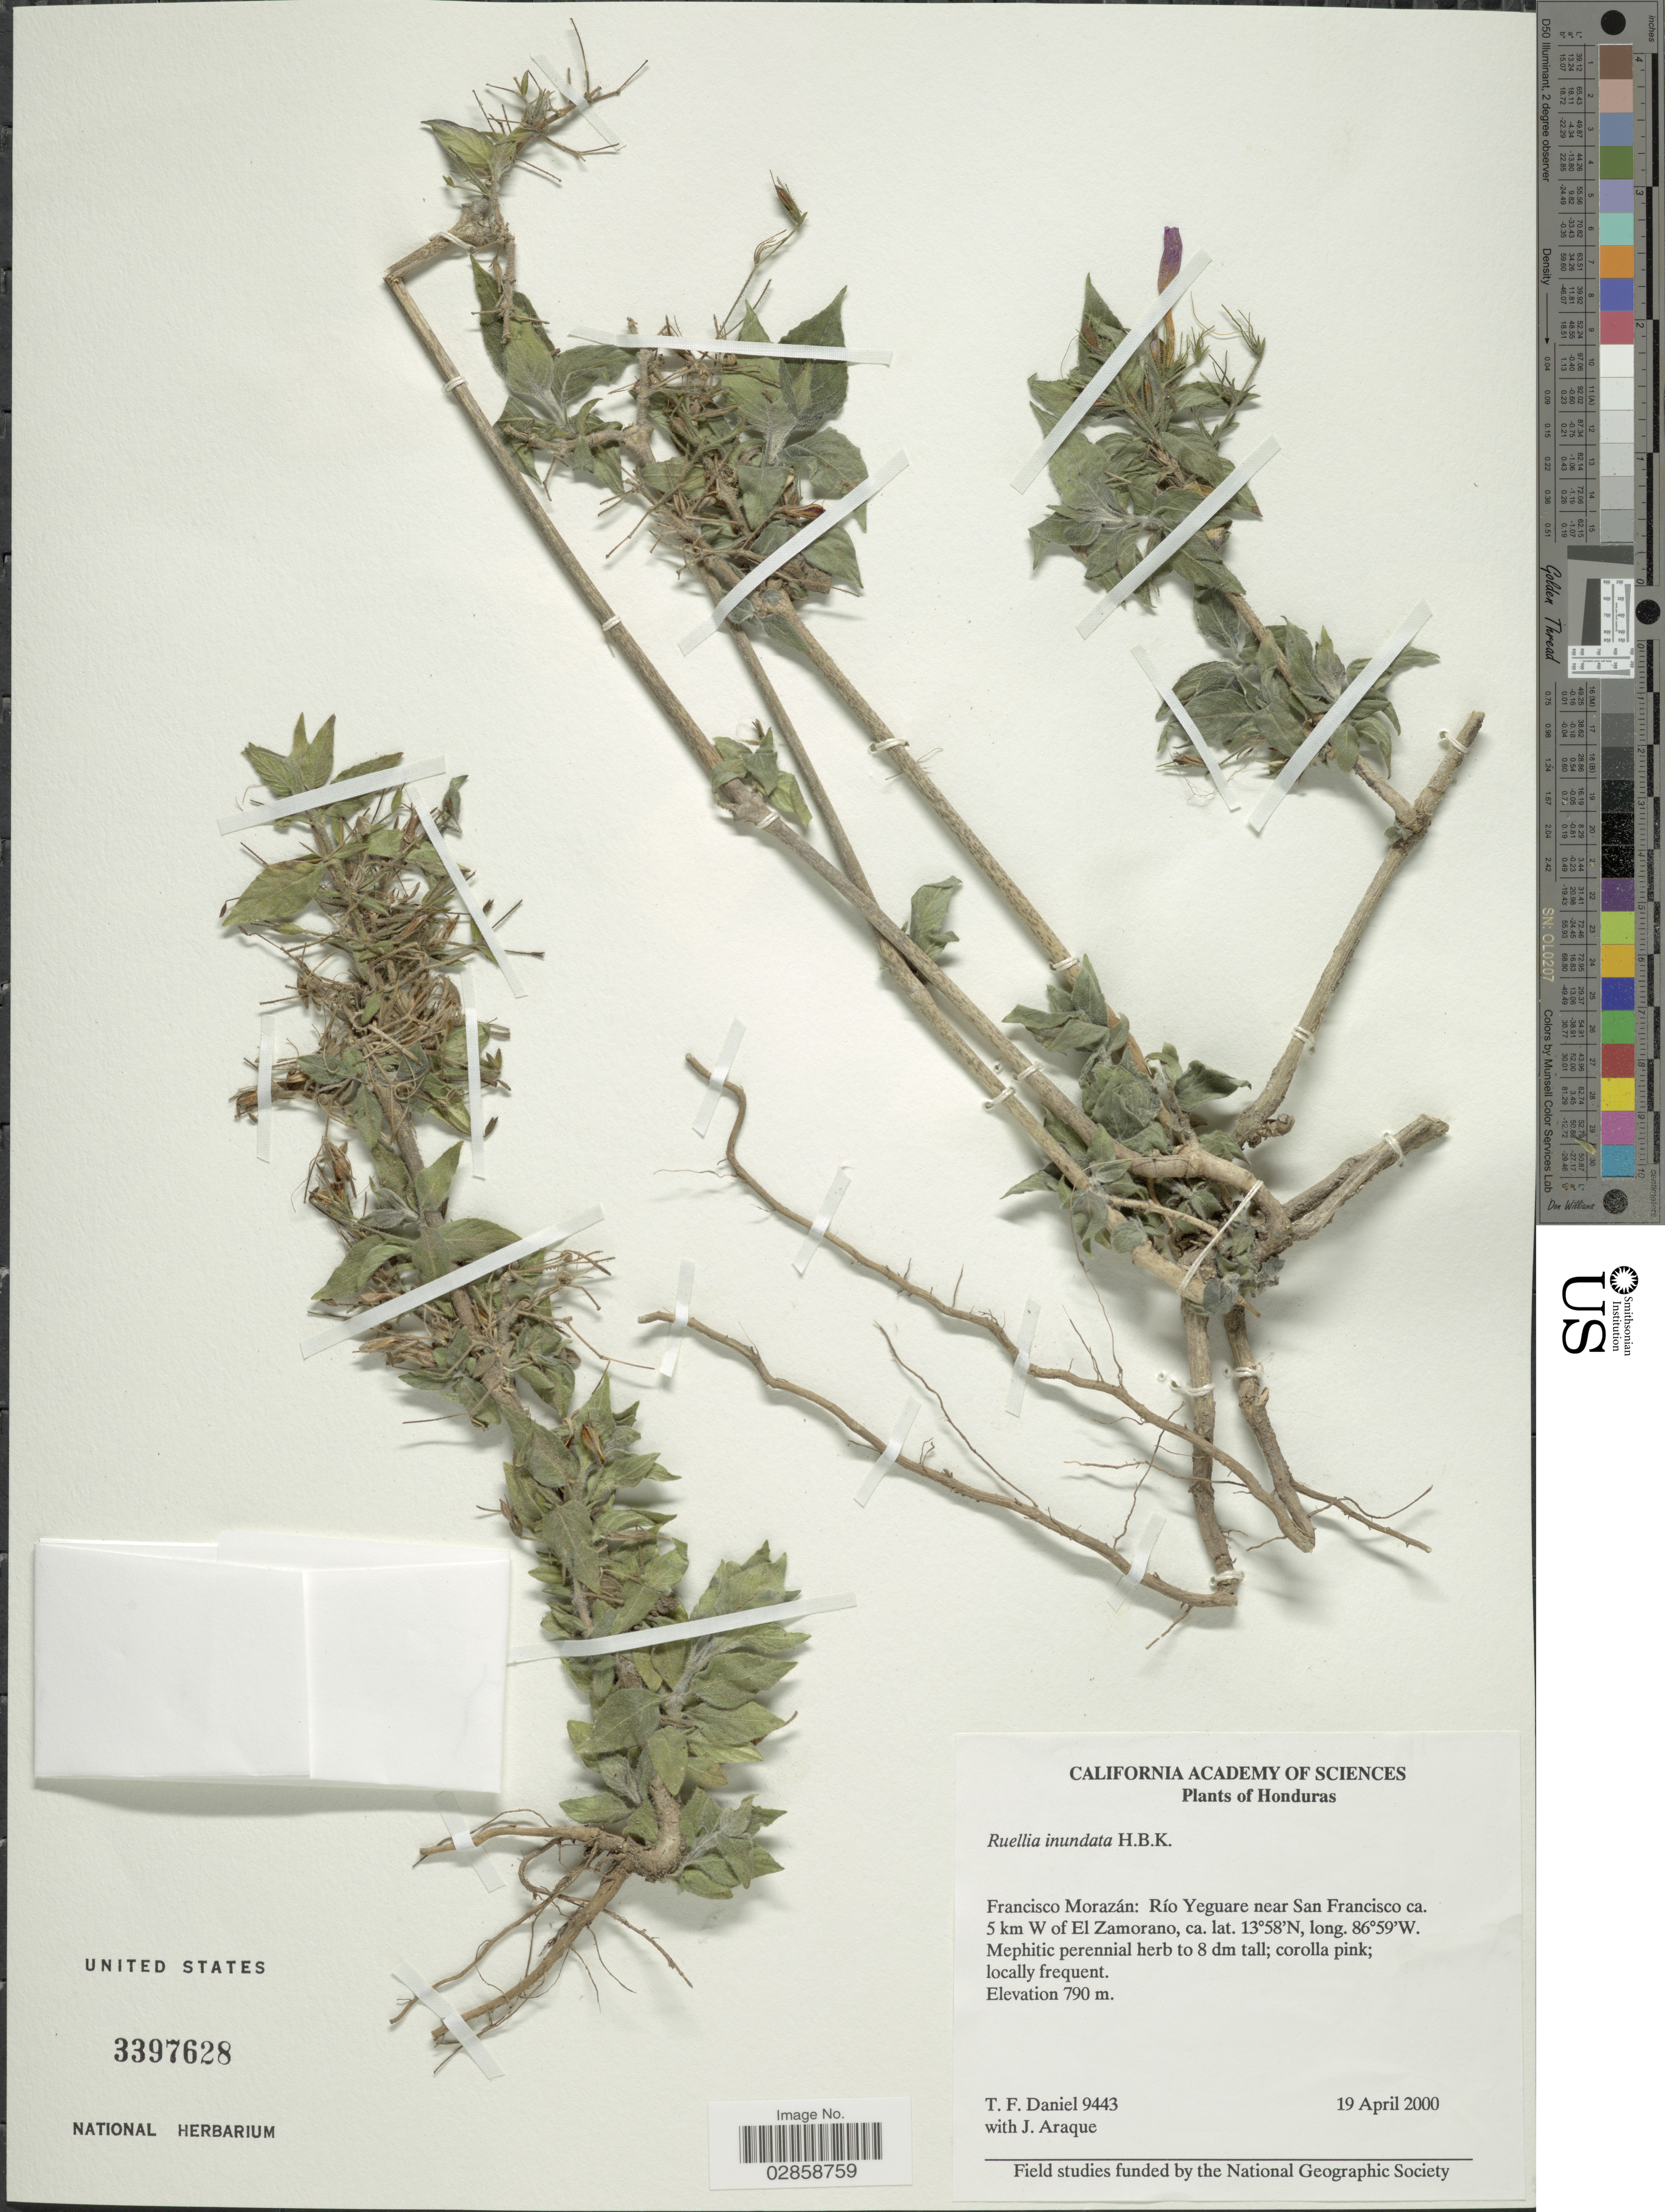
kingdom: Plantae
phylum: Tracheophyta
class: Magnoliopsida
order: Lamiales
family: Acanthaceae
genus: Ruellia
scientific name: Ruellia inundata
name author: Kunth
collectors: T. F. Daniel & J. Araque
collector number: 9443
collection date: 2000-04-19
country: Honduras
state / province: Fco. Morazán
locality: Francisco Morazán: Río Yeguare near San Francisco ca. 5 km W of El Zamorano.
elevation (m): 790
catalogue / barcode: US 3397628